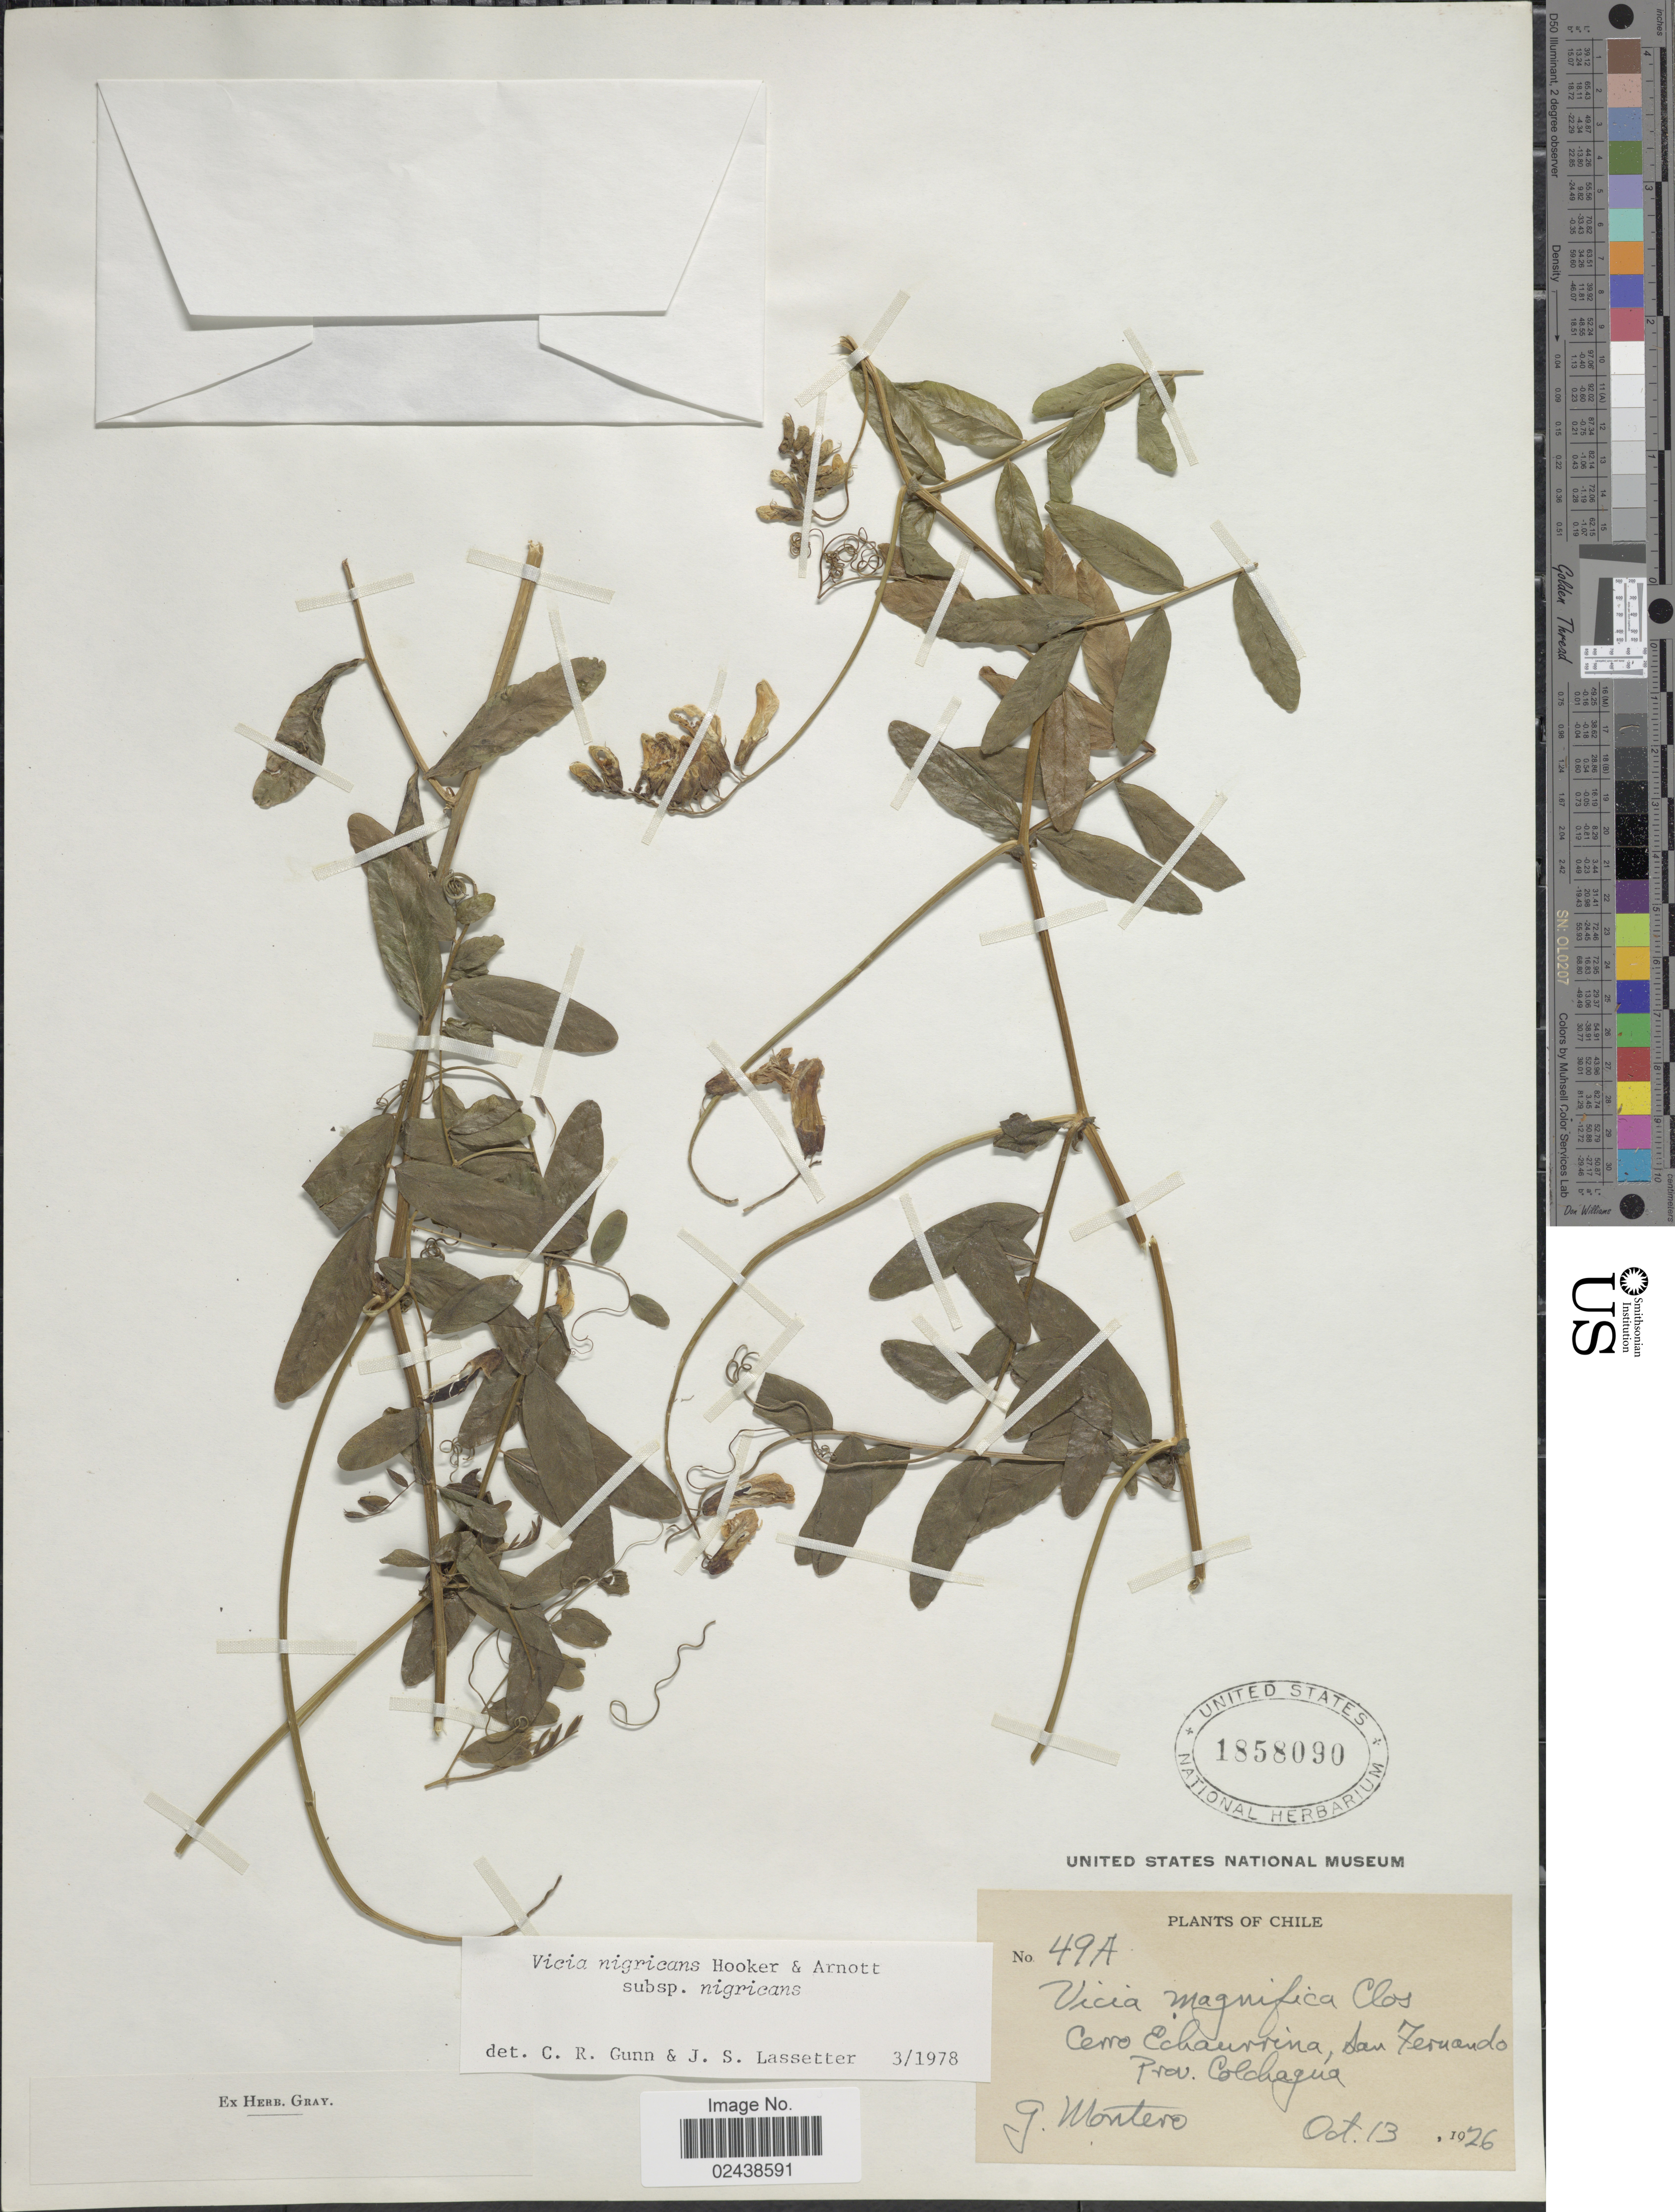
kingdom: Plantae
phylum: Tracheophyta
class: Magnoliopsida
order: Fabales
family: Fabaceae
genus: Vicia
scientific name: Vicia nigricans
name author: Hook. & Arn.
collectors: G. Montero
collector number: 49A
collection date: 1926-10-13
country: Chile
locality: Cerro Echaurrina, San Fernando Prov. Colchagua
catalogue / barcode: US 1858090